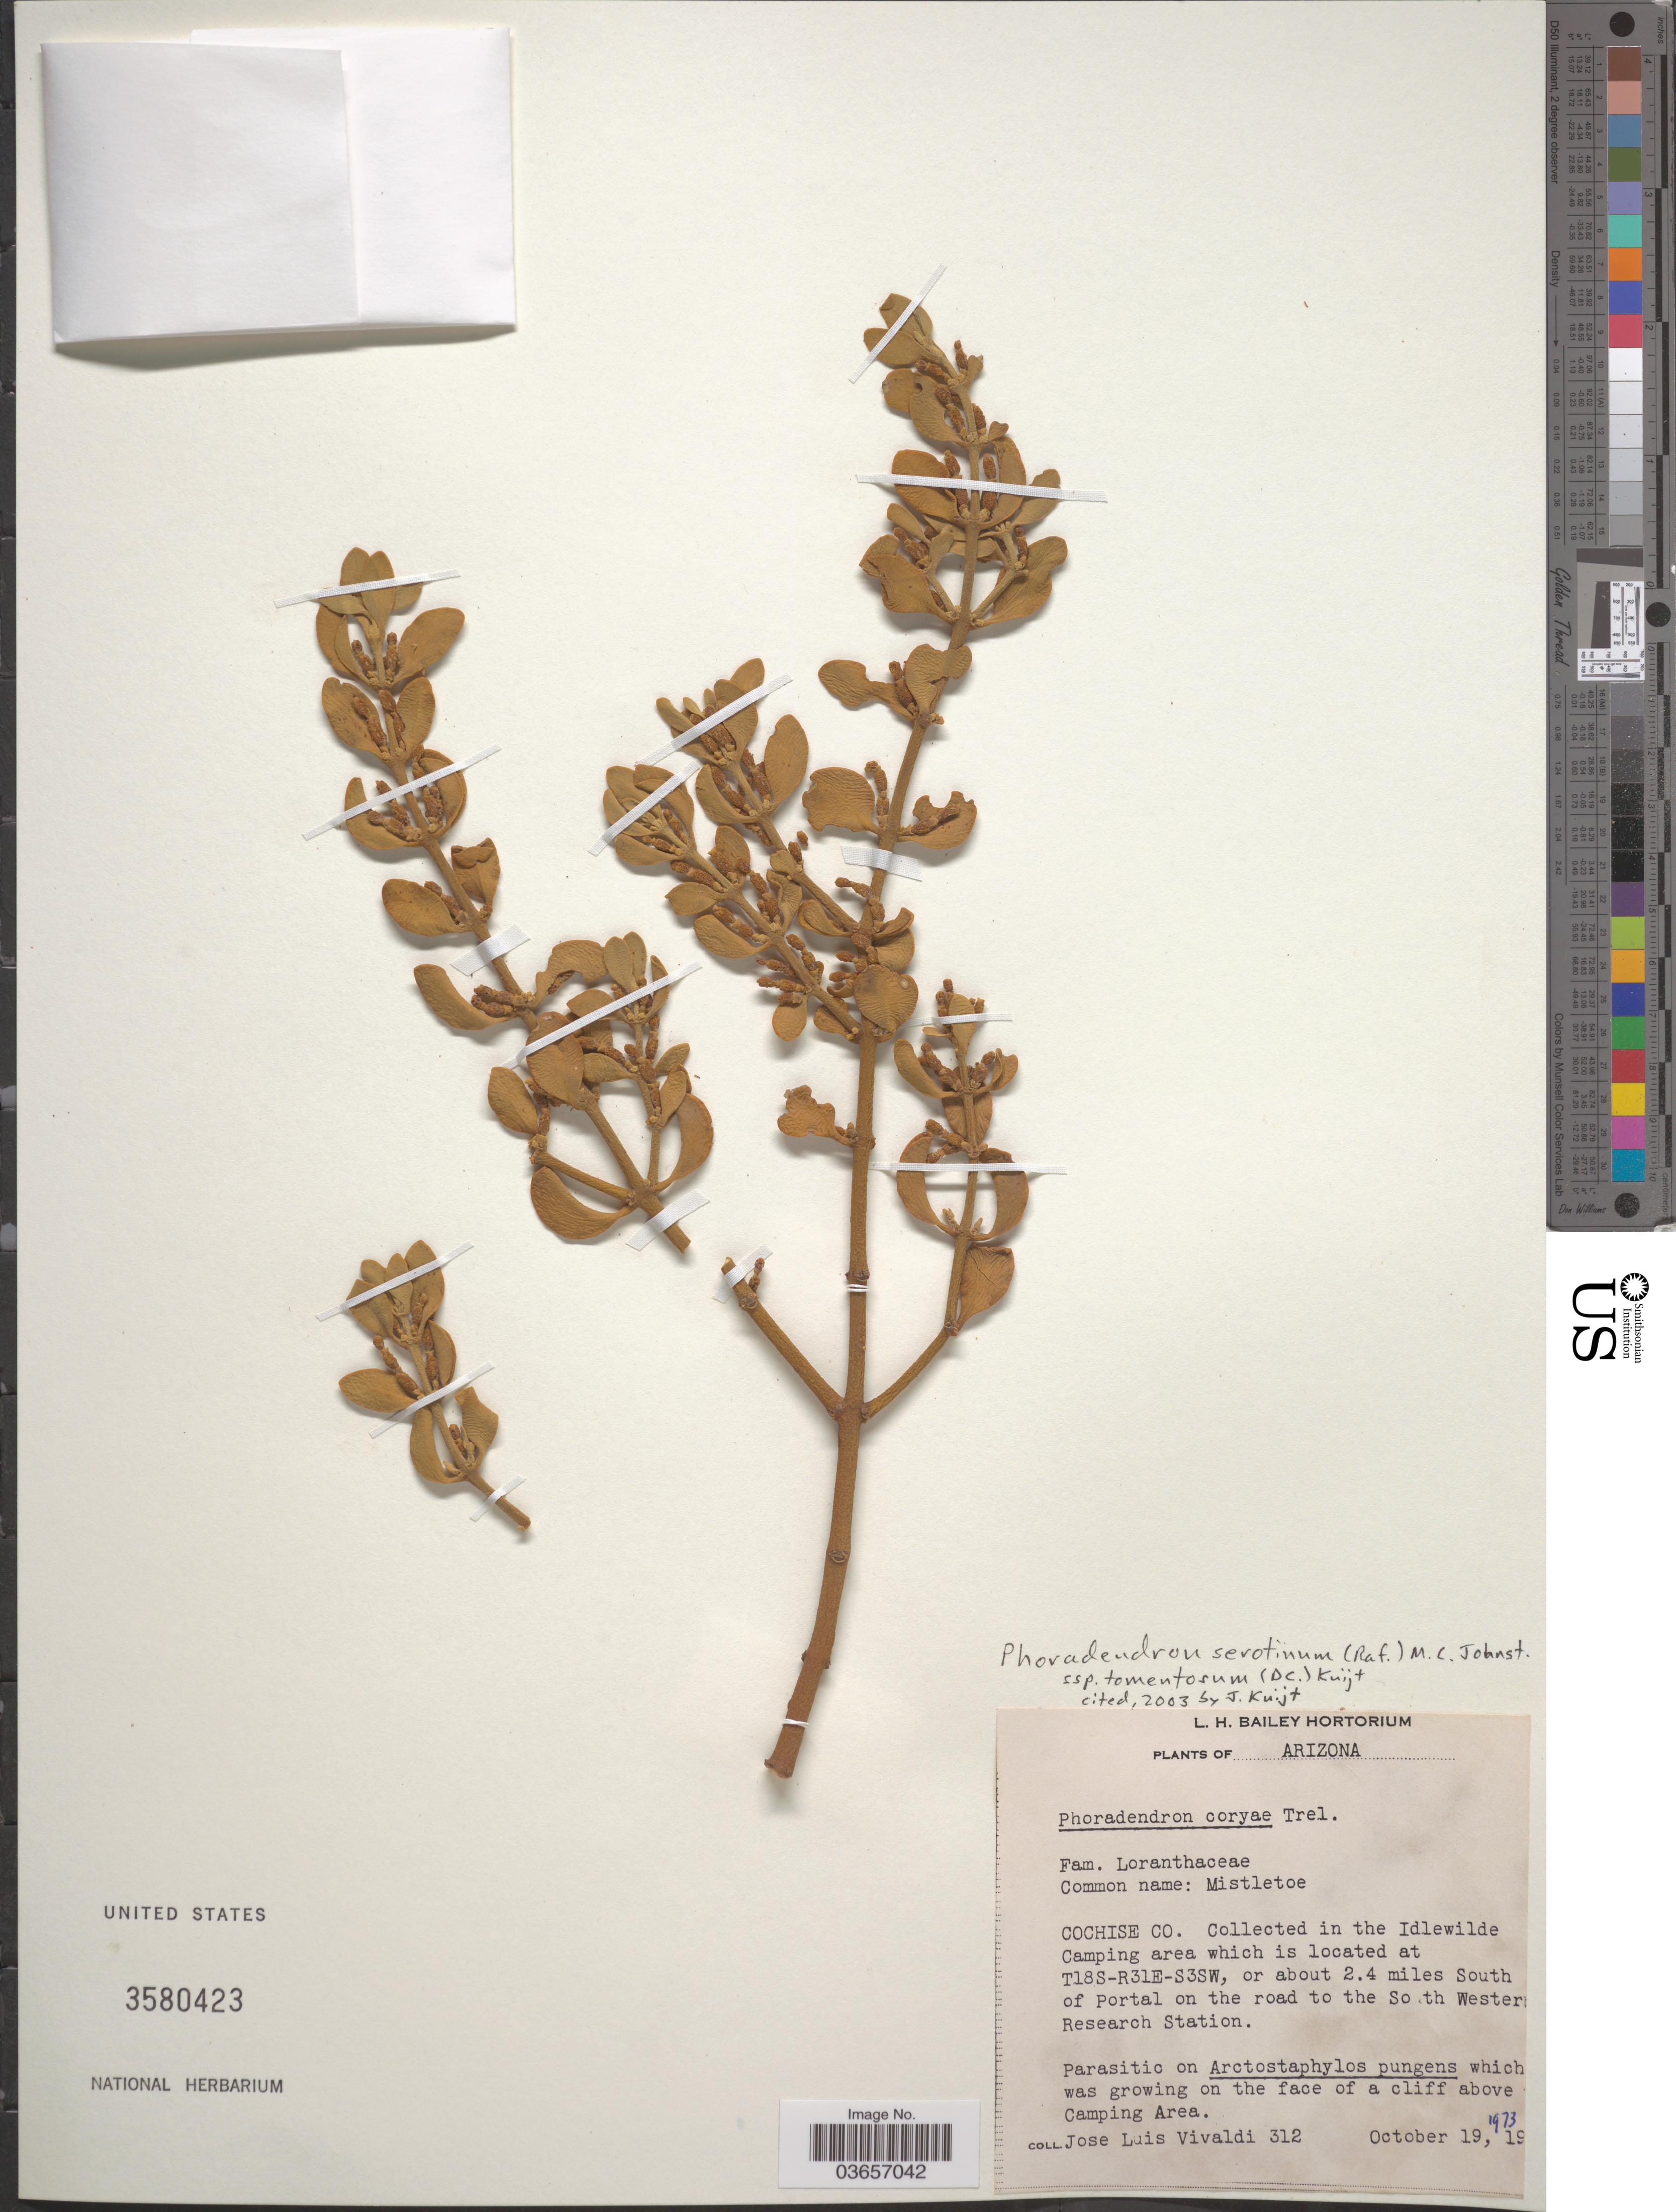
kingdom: Plantae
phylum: Tracheophyta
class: Magnoliopsida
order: Santalales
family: Viscaceae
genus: Phoradendron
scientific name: Phoradendron tomentosum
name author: DC.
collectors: J. L. Vivaldi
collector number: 312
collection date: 1973-10-19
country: United States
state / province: Arizona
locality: Cochise Co. In the Idlewilde Camping area. T18S-R31E-S3SW, or about 2.4 miles South of Portal on the road to the South Western Research Station.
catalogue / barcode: US 3580423